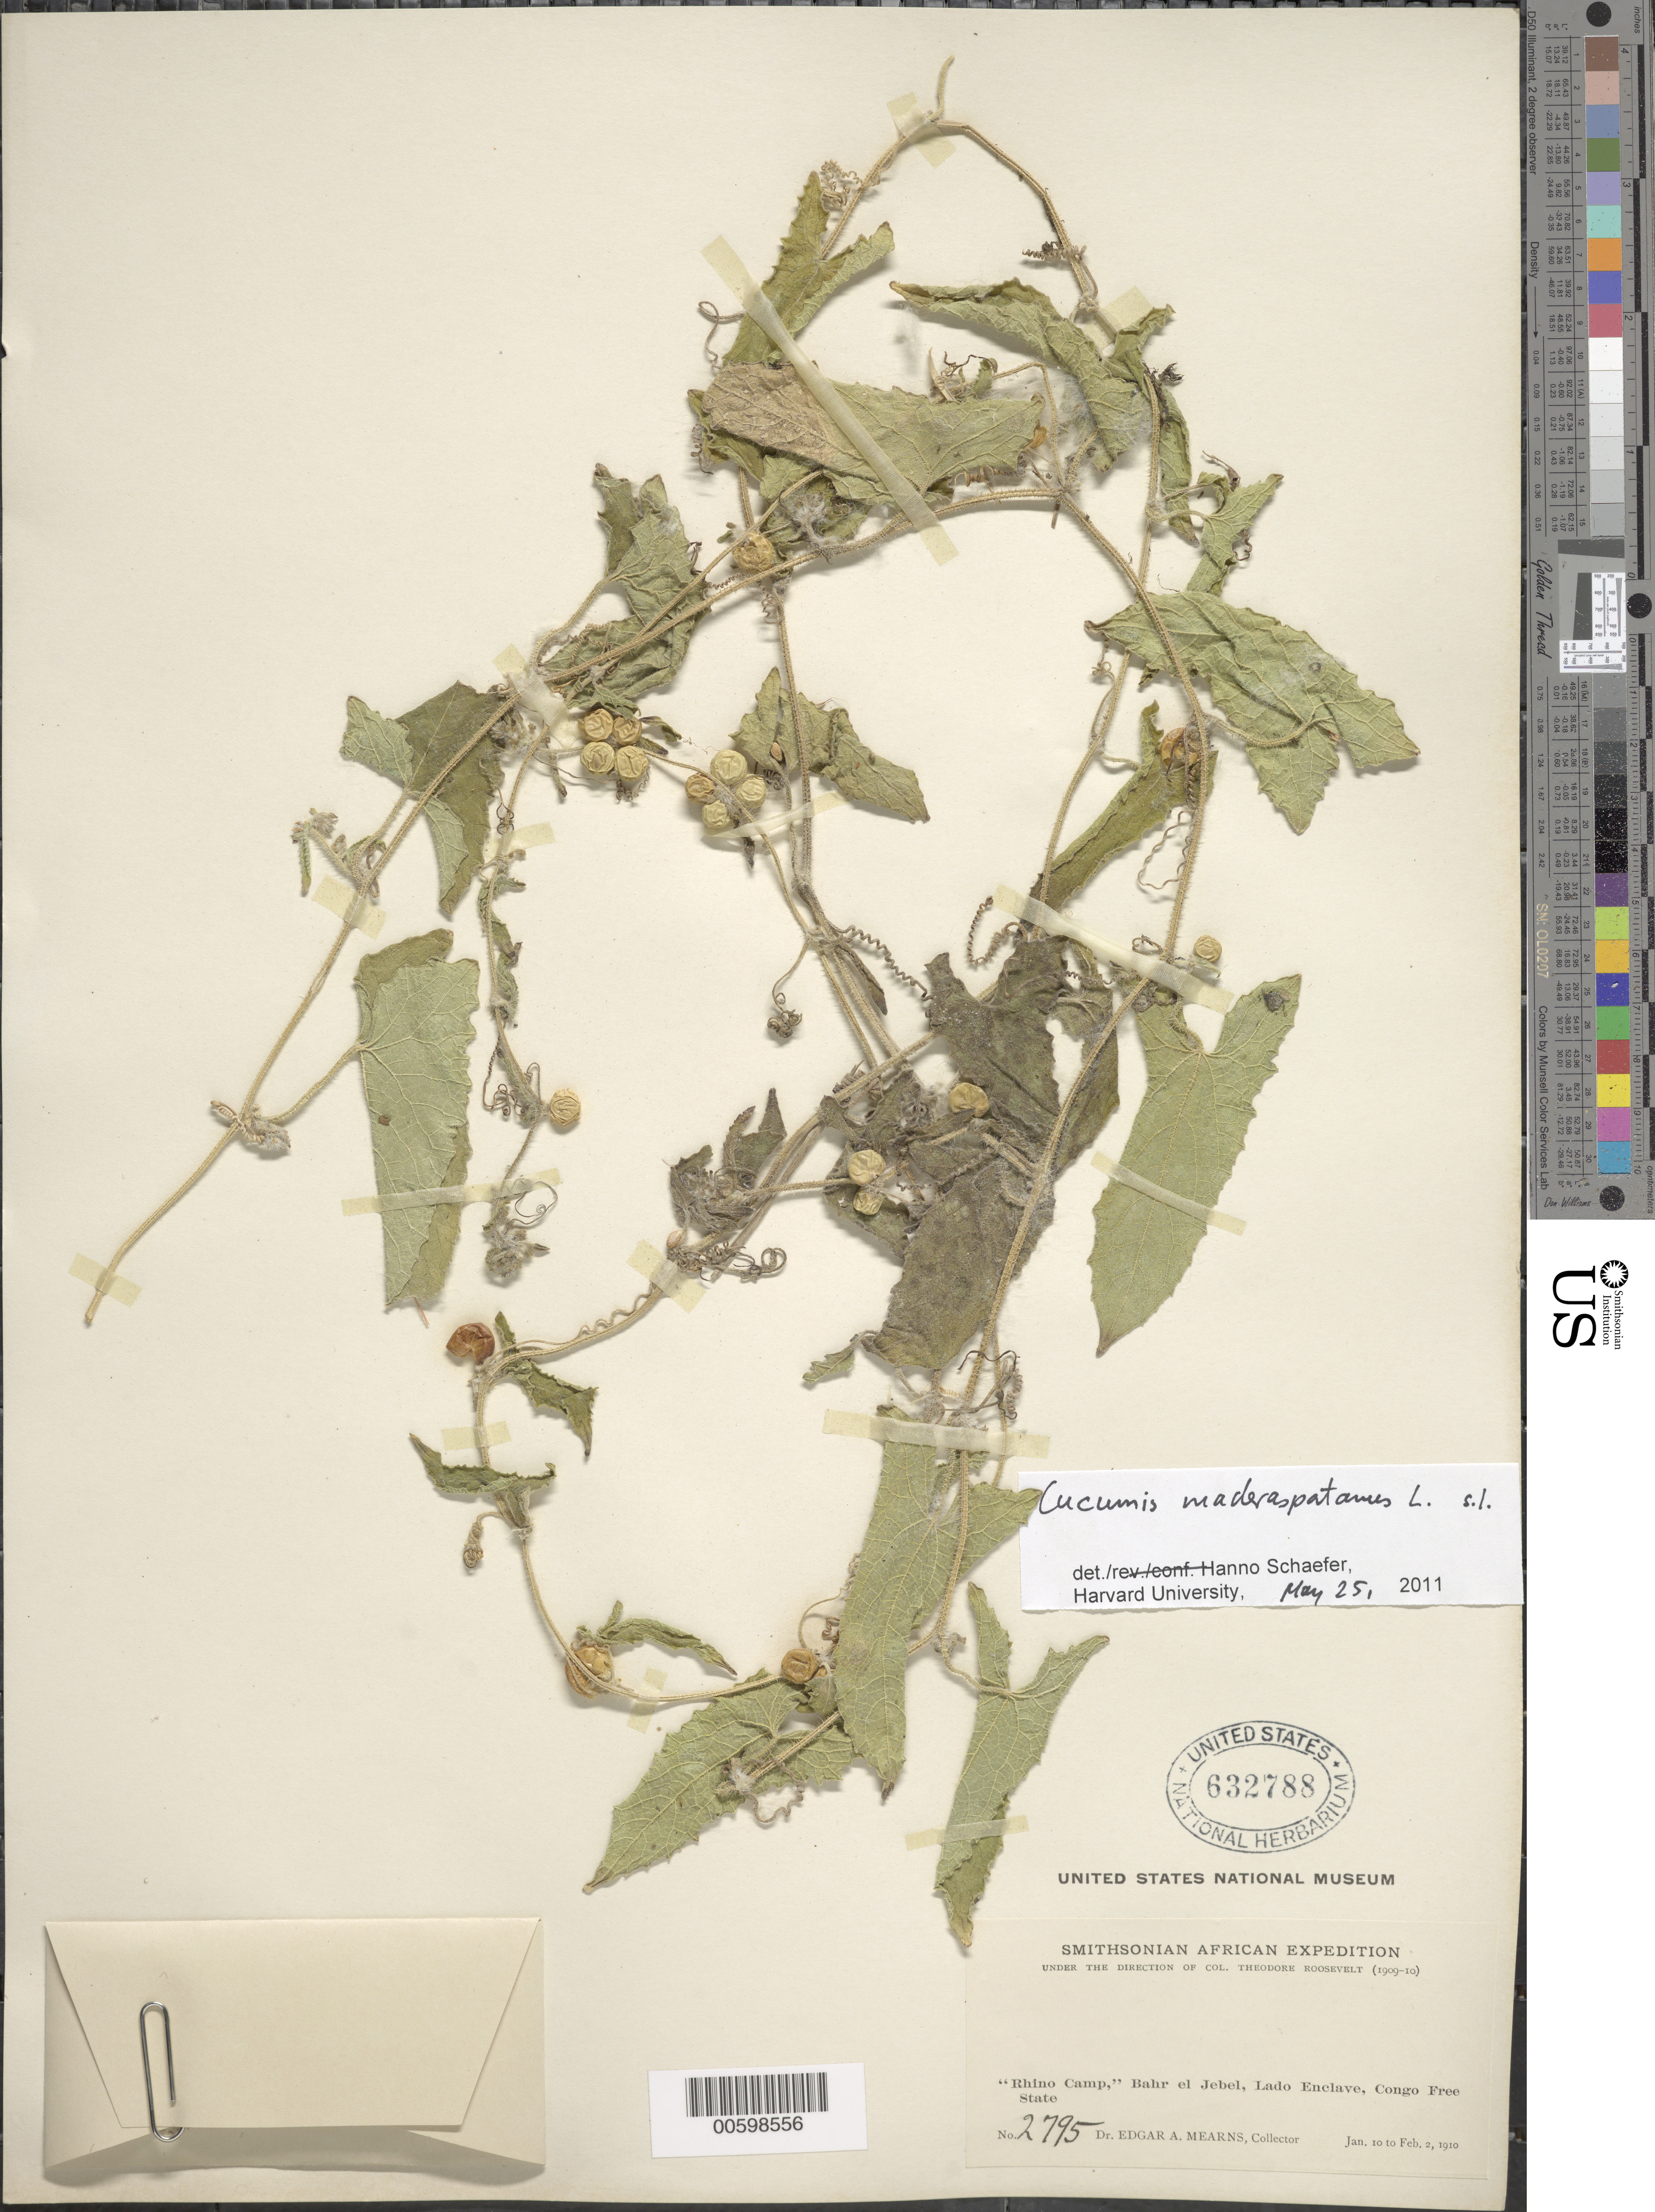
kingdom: Plantae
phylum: Tracheophyta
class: Magnoliopsida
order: Cucurbitales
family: Cucurbitaceae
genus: Cucumis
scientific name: Cucumis maderaspatanus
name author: L.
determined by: Schaefer, Hanno, Harvard University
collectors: E. A. Mearns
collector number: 2795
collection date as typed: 10 Jan 1910 to 02 Feb 1910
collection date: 1910-01-10/1910-02-02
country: South Sudan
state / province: Central Equatoria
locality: "Rhino Camp", Bahr el Jebel, Lado Enclave, Congo Free State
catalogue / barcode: US 632788